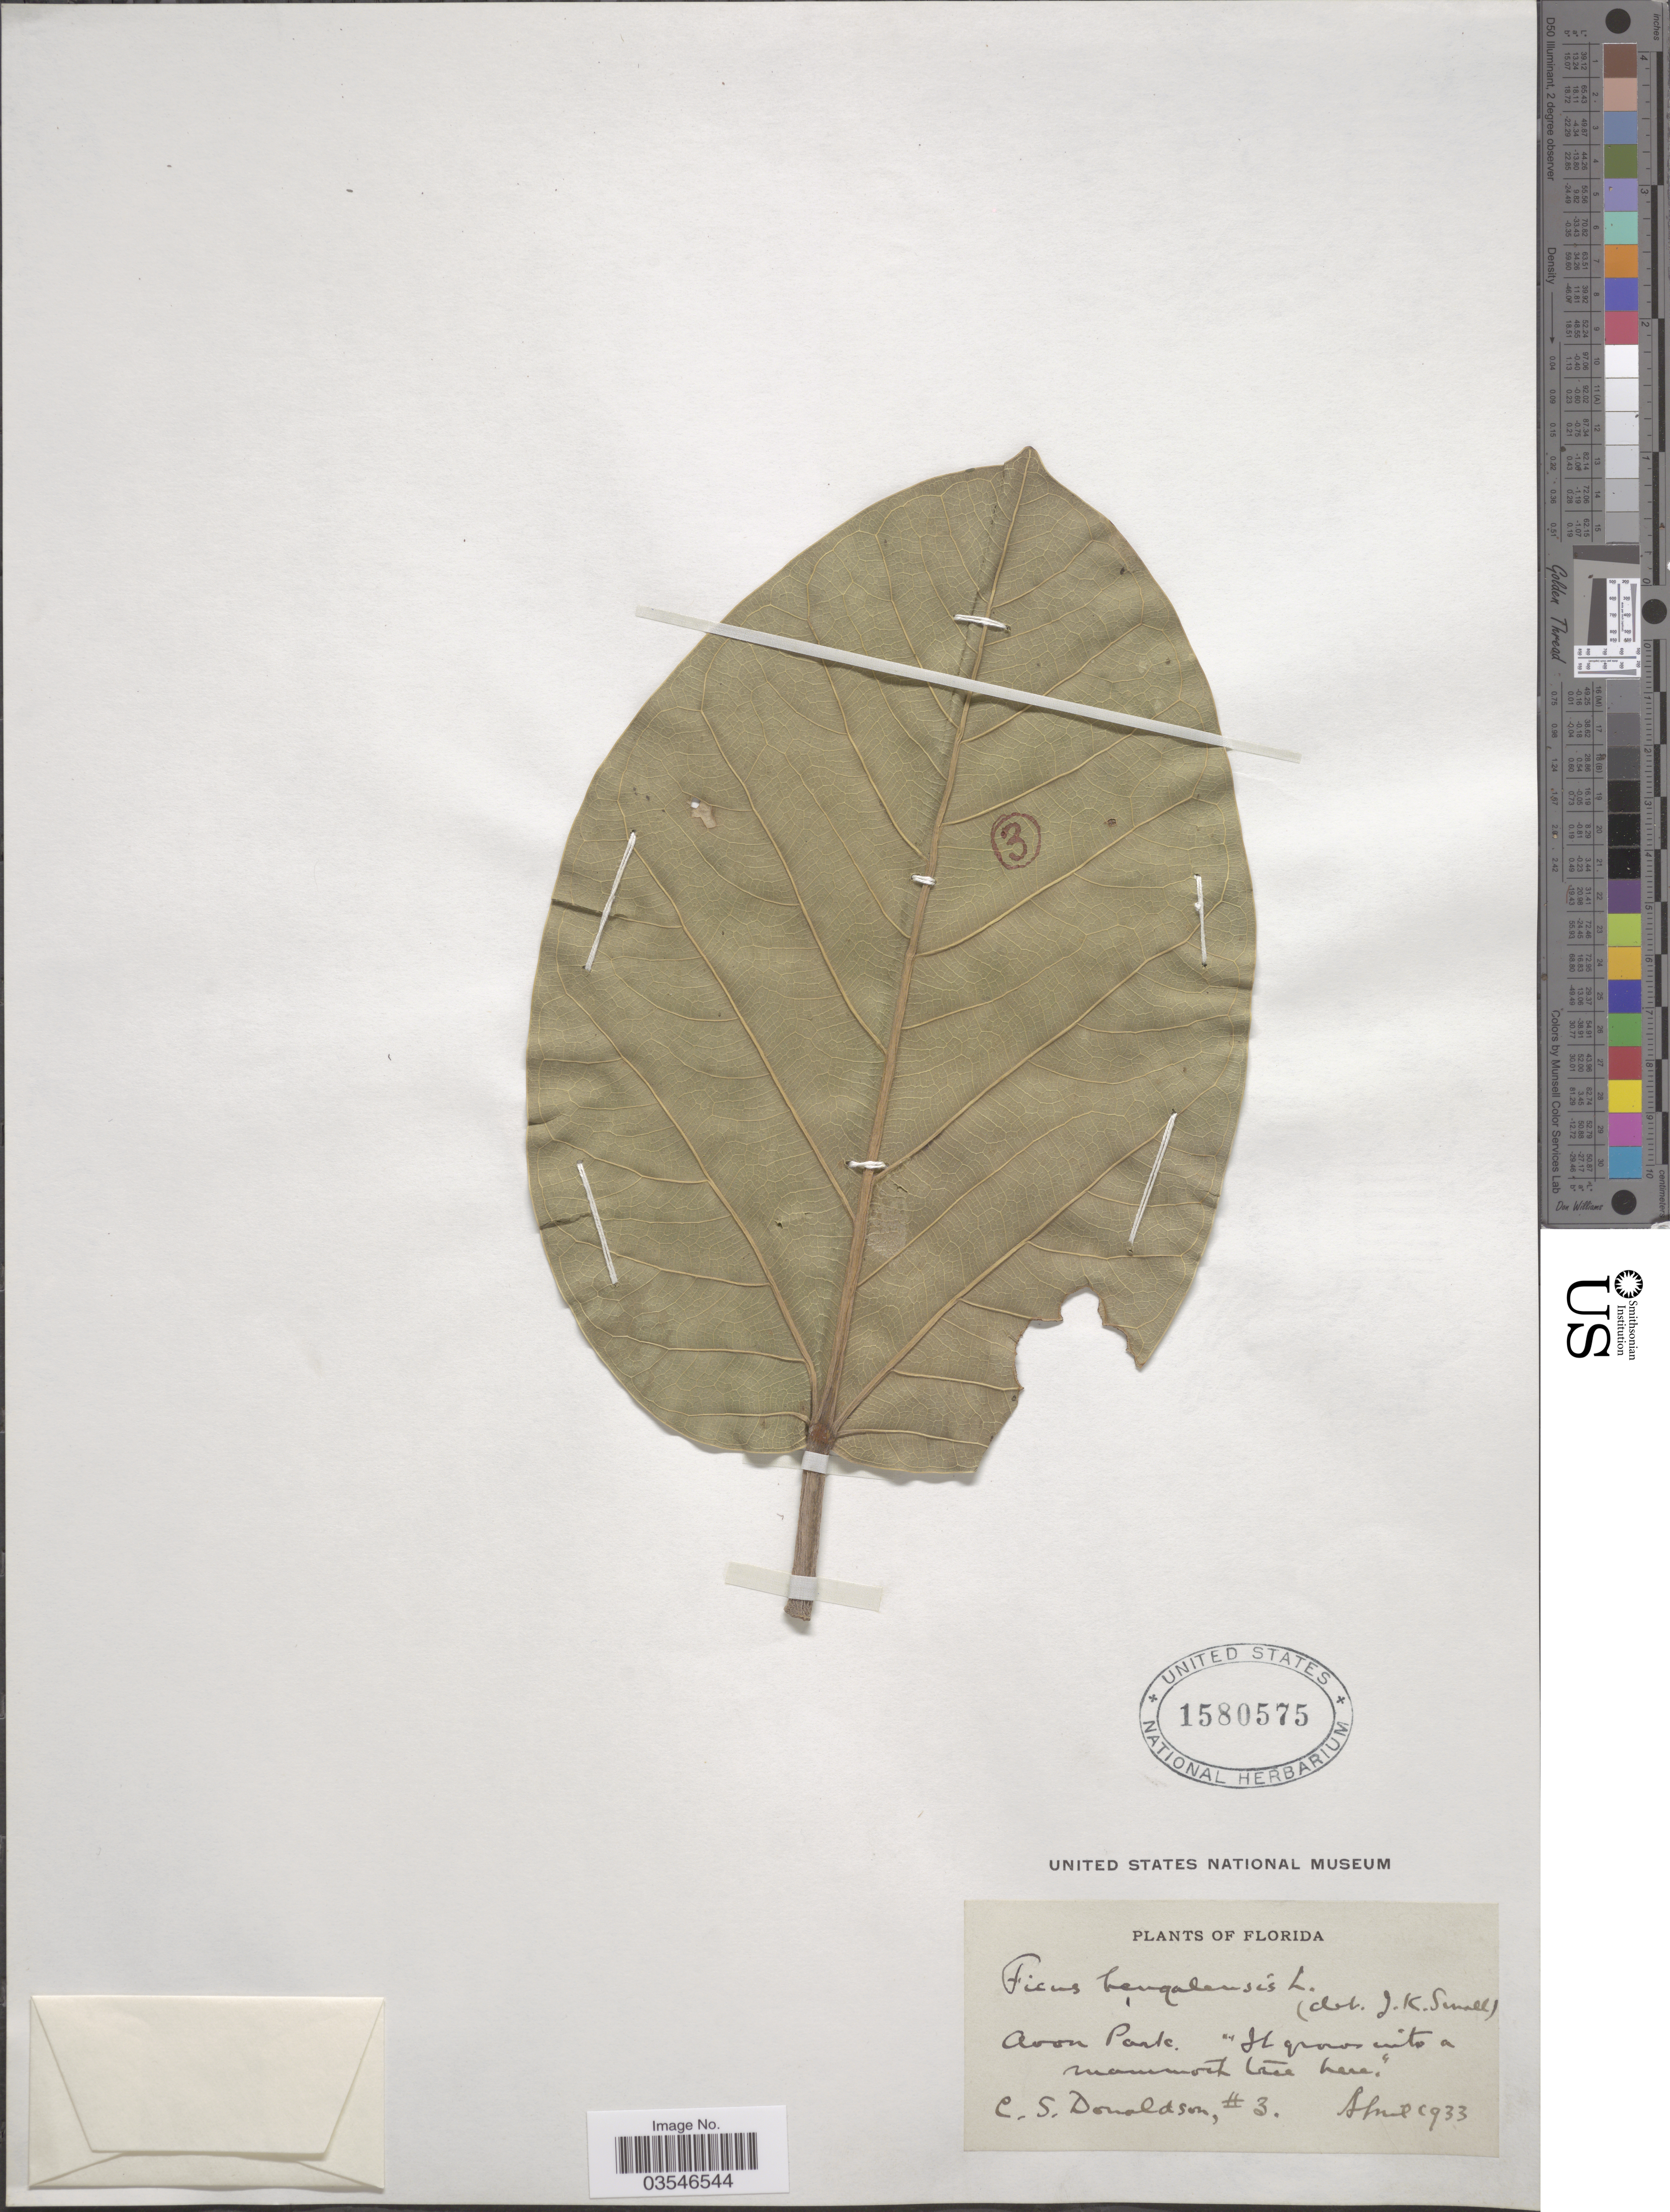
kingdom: Plantae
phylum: Tracheophyta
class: Magnoliopsida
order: Rosales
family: Moraceae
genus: Ficus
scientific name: Ficus benghalensis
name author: L.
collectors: C. Donaldson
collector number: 3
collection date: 1933-04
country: United States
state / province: Florida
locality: Avon Park.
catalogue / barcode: US 1580575